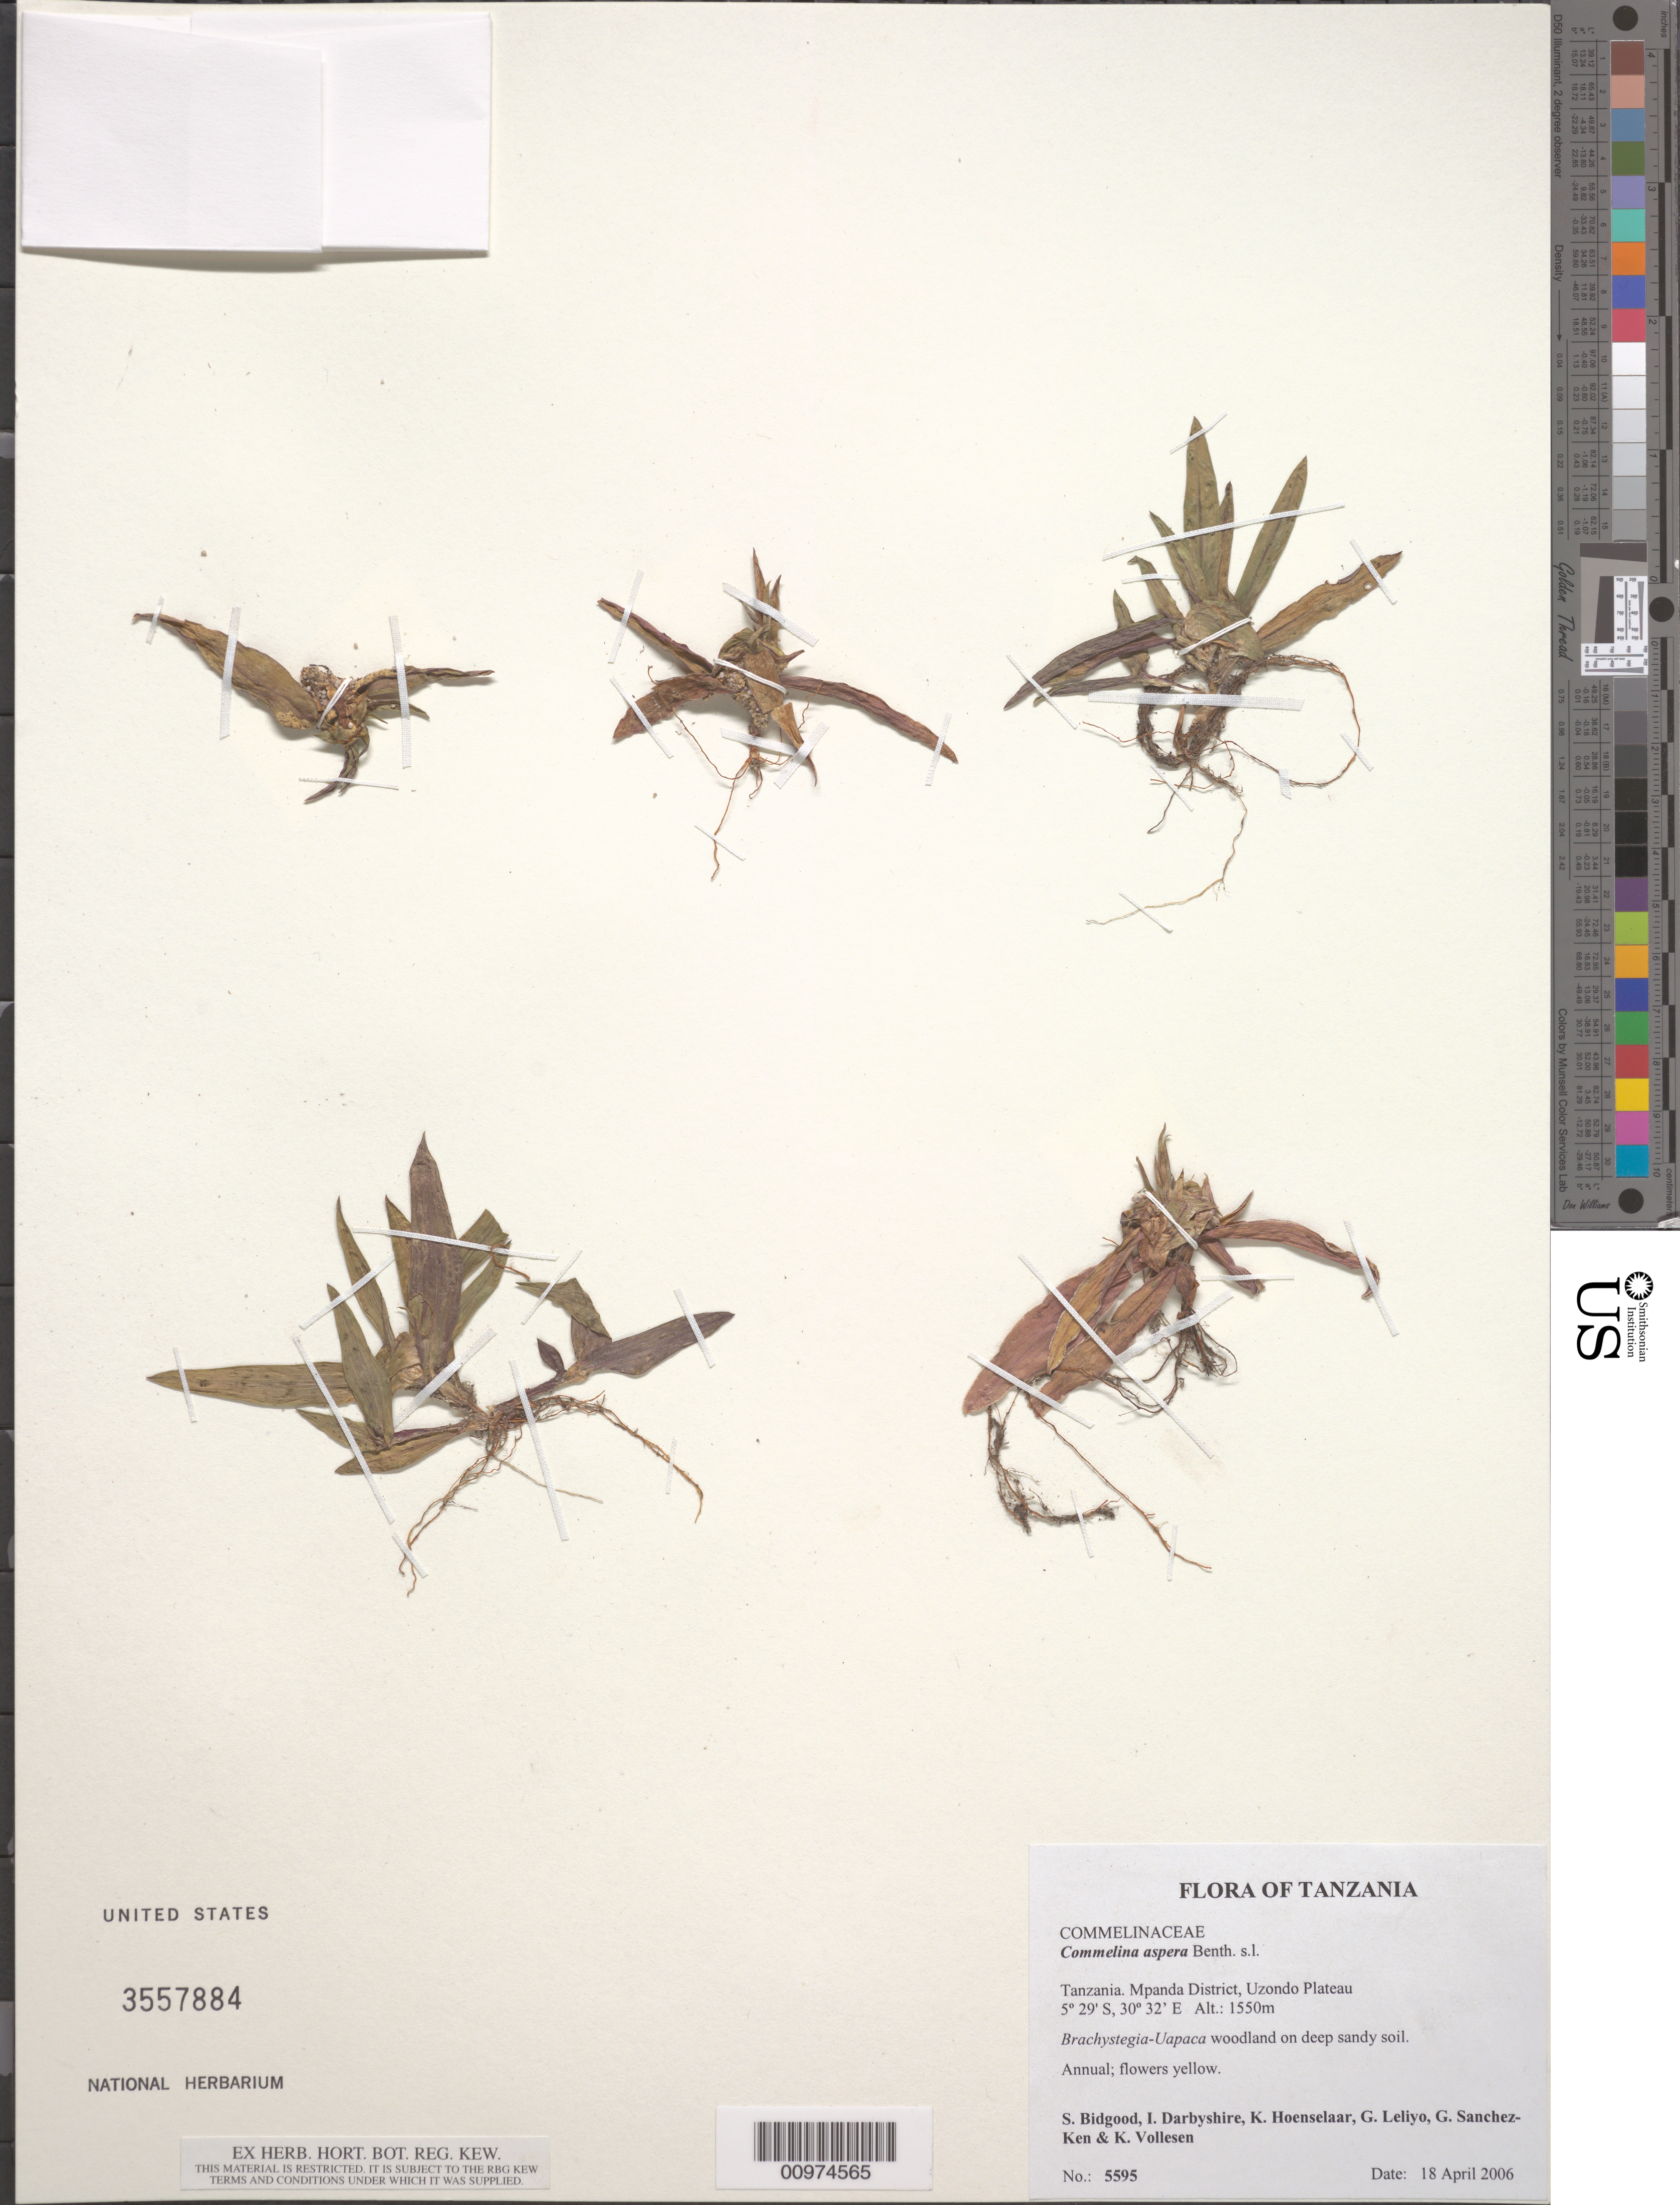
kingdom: Plantae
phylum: Tracheophyta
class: Liliopsida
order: Commelinales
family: Commelinaceae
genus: Commelina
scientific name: Commelina aspera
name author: G. Don ex Benth.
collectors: S. Bidgood et al.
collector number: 5595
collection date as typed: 18 Apr 2006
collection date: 2006-04-18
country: Tanzania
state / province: Rukwa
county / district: Mpanda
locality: Uzondo Plateau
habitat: Brachystegia-Uapaca woodland on deep sandy soil.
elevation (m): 1550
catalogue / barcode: US 3557884